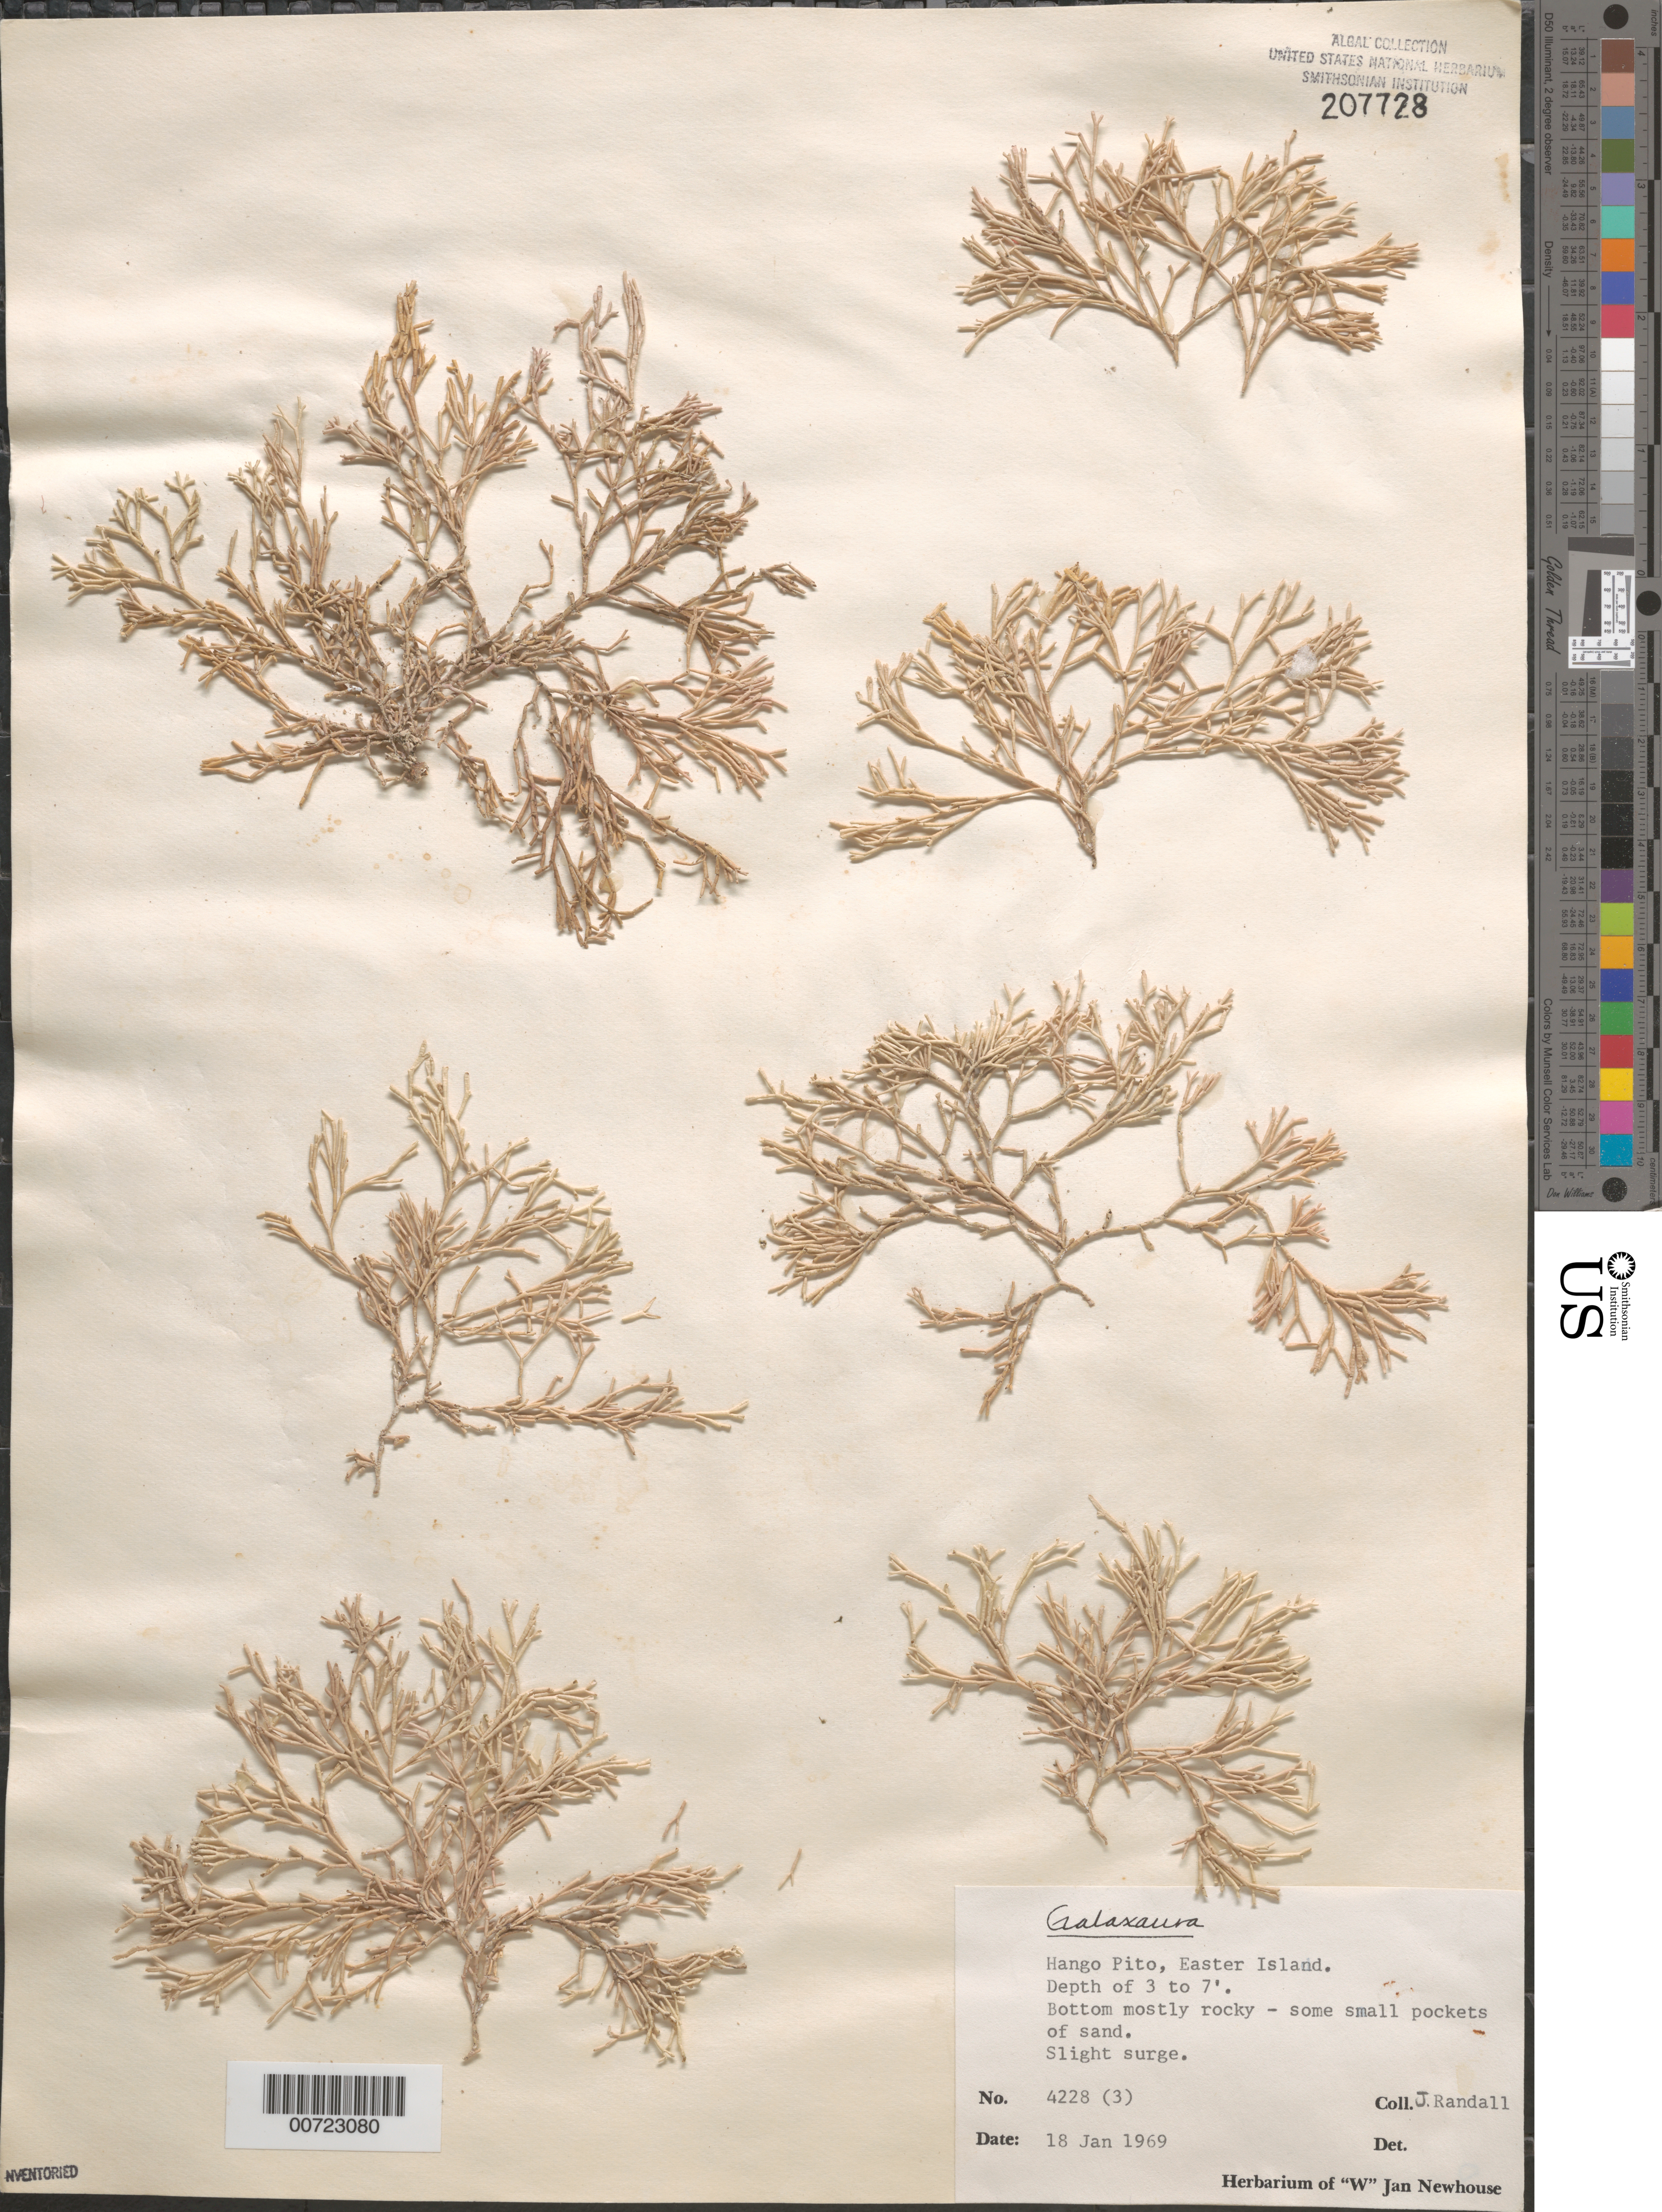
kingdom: Plantae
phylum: Rhodophyta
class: Florideophyceae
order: Nemaliales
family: Galaxauraceae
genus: Galaxaura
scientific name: Galaxaura sp.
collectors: J. Randall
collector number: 4228 (3)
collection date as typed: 18 Jan 1969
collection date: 1969-01-18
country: Chile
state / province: Valparaíso (V)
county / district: Isla de Pascua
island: Pascua [Easter]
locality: Hango Pito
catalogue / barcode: US 207728